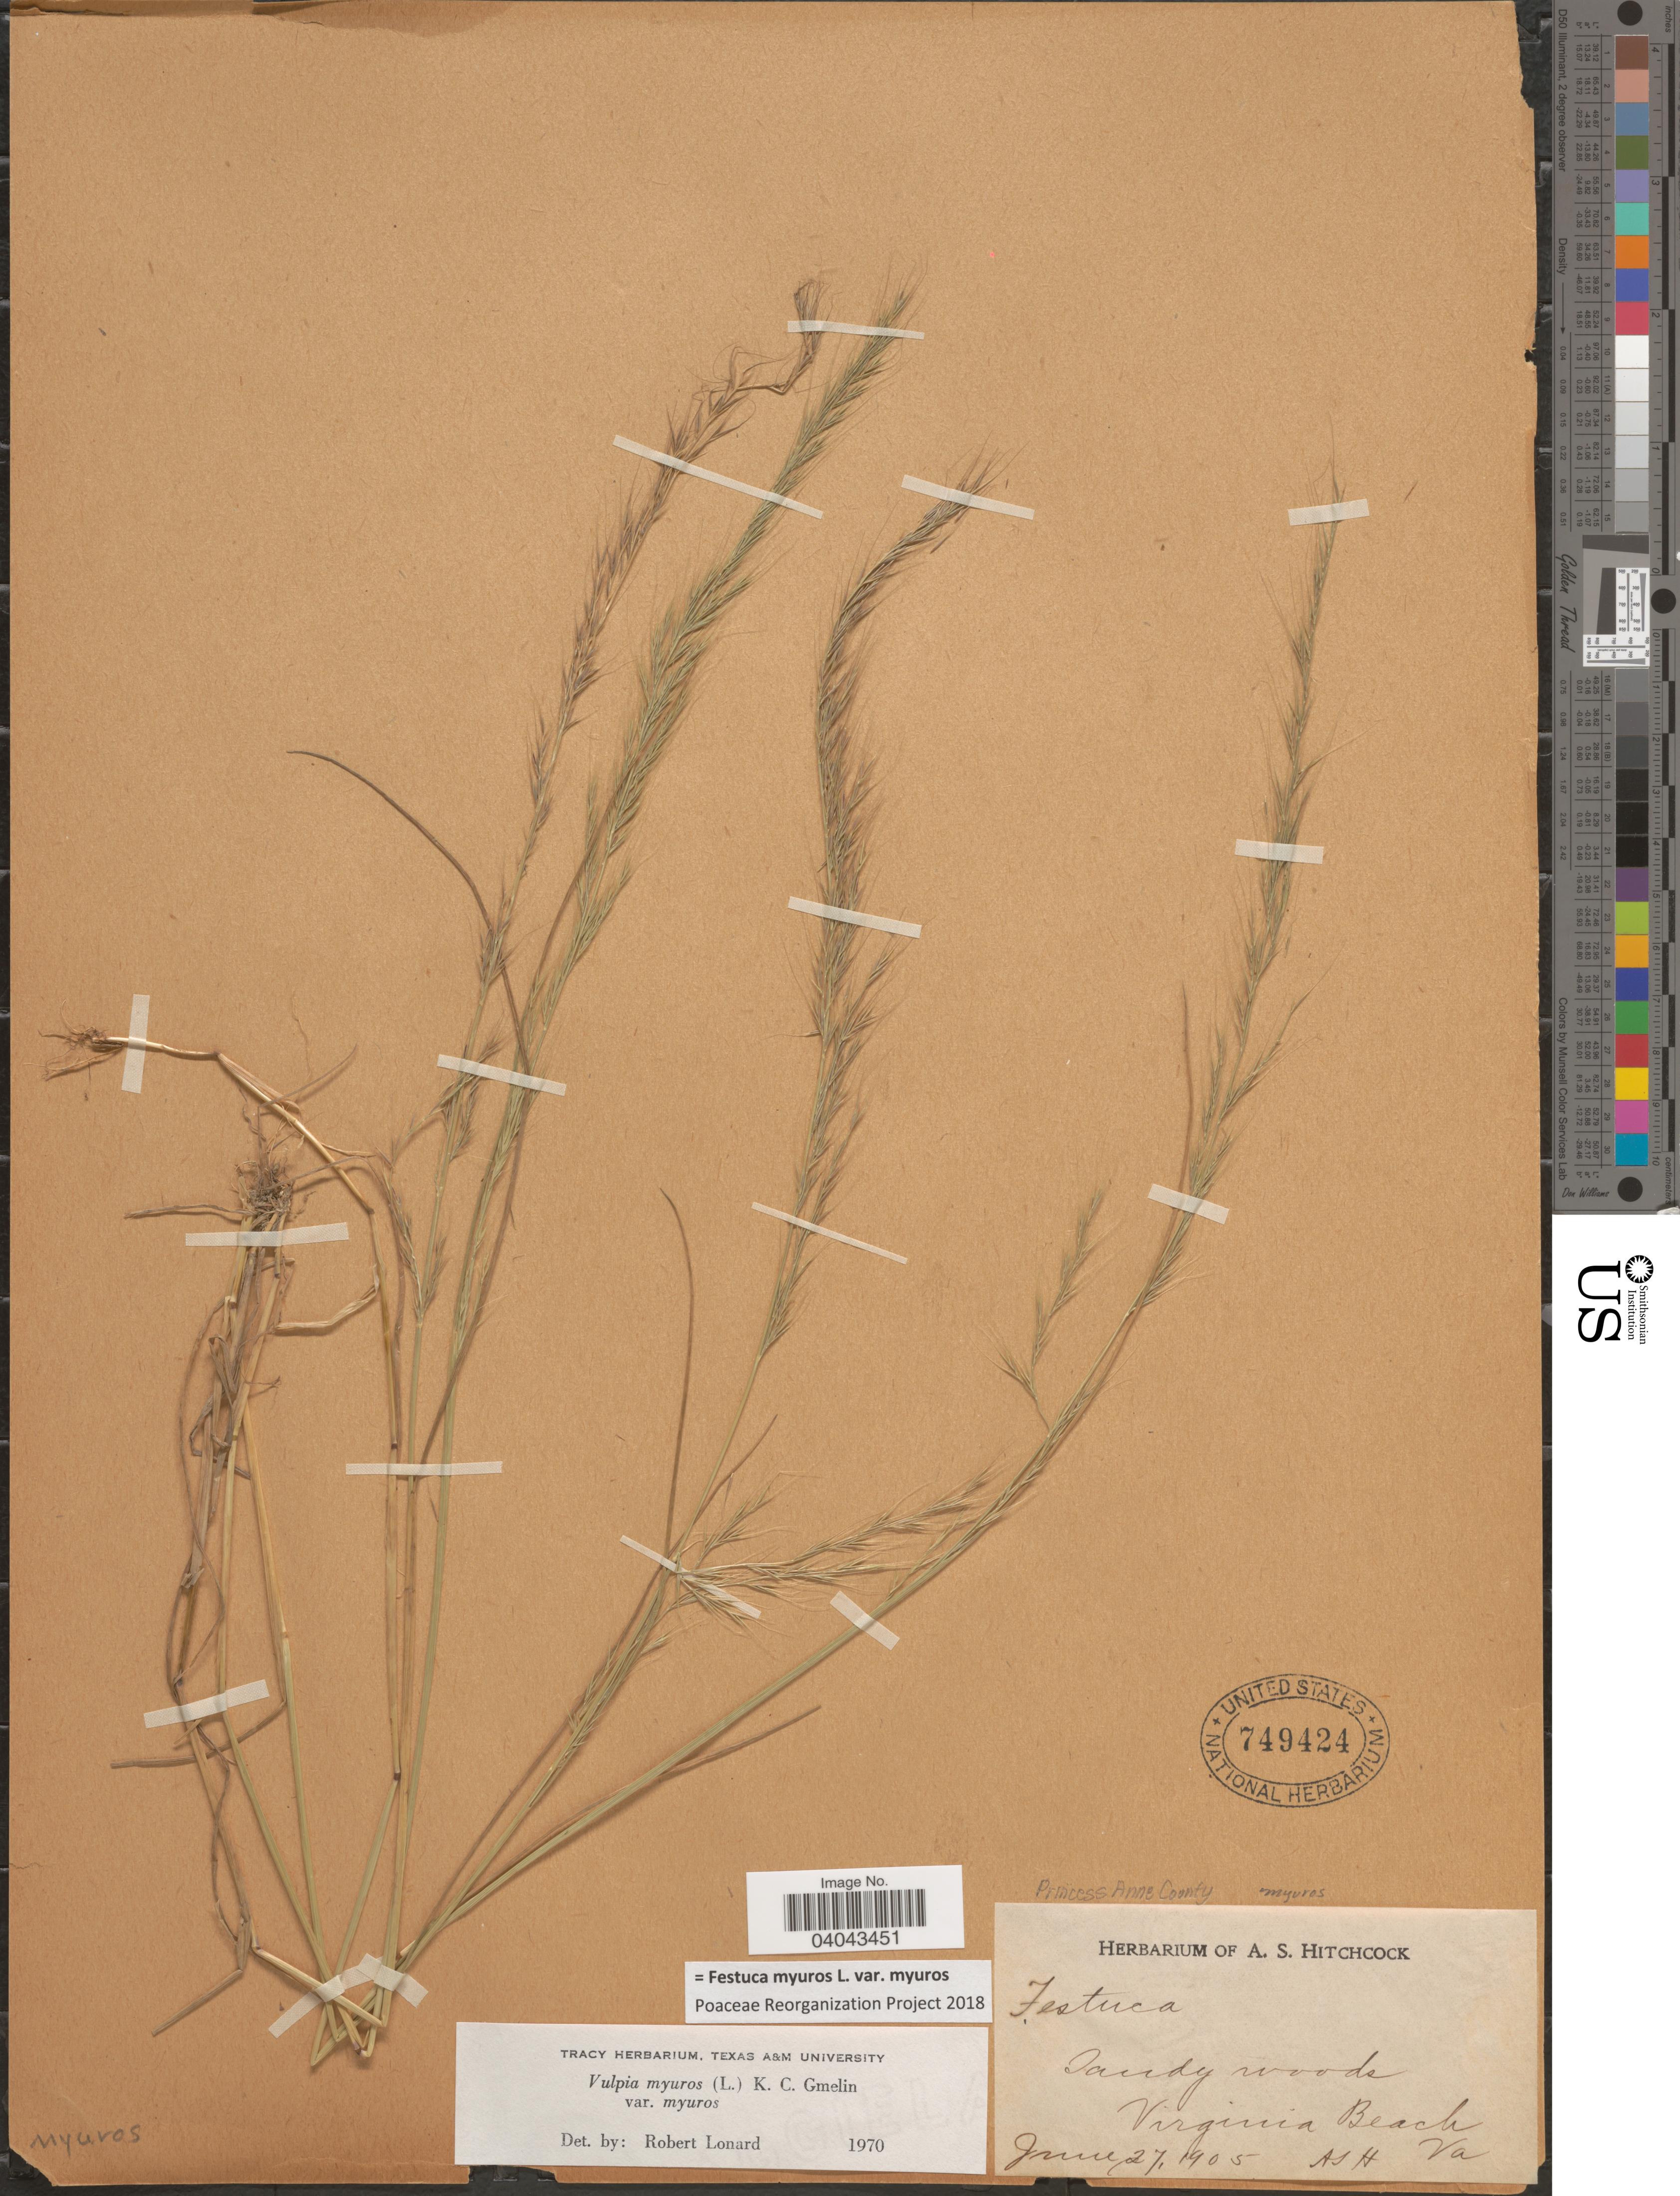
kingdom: Plantae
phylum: Tracheophyta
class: Liliopsida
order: Poales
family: Poaceae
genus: Festuca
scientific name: Festuca myuros var. myuros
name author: L.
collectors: A. S. Hitchcock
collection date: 1905-06-27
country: United States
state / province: Virginia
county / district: City of Virginia Beach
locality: Princess Anne (=historic county name)County. Sandy woods. Virginia Beach.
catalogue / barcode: US 749424